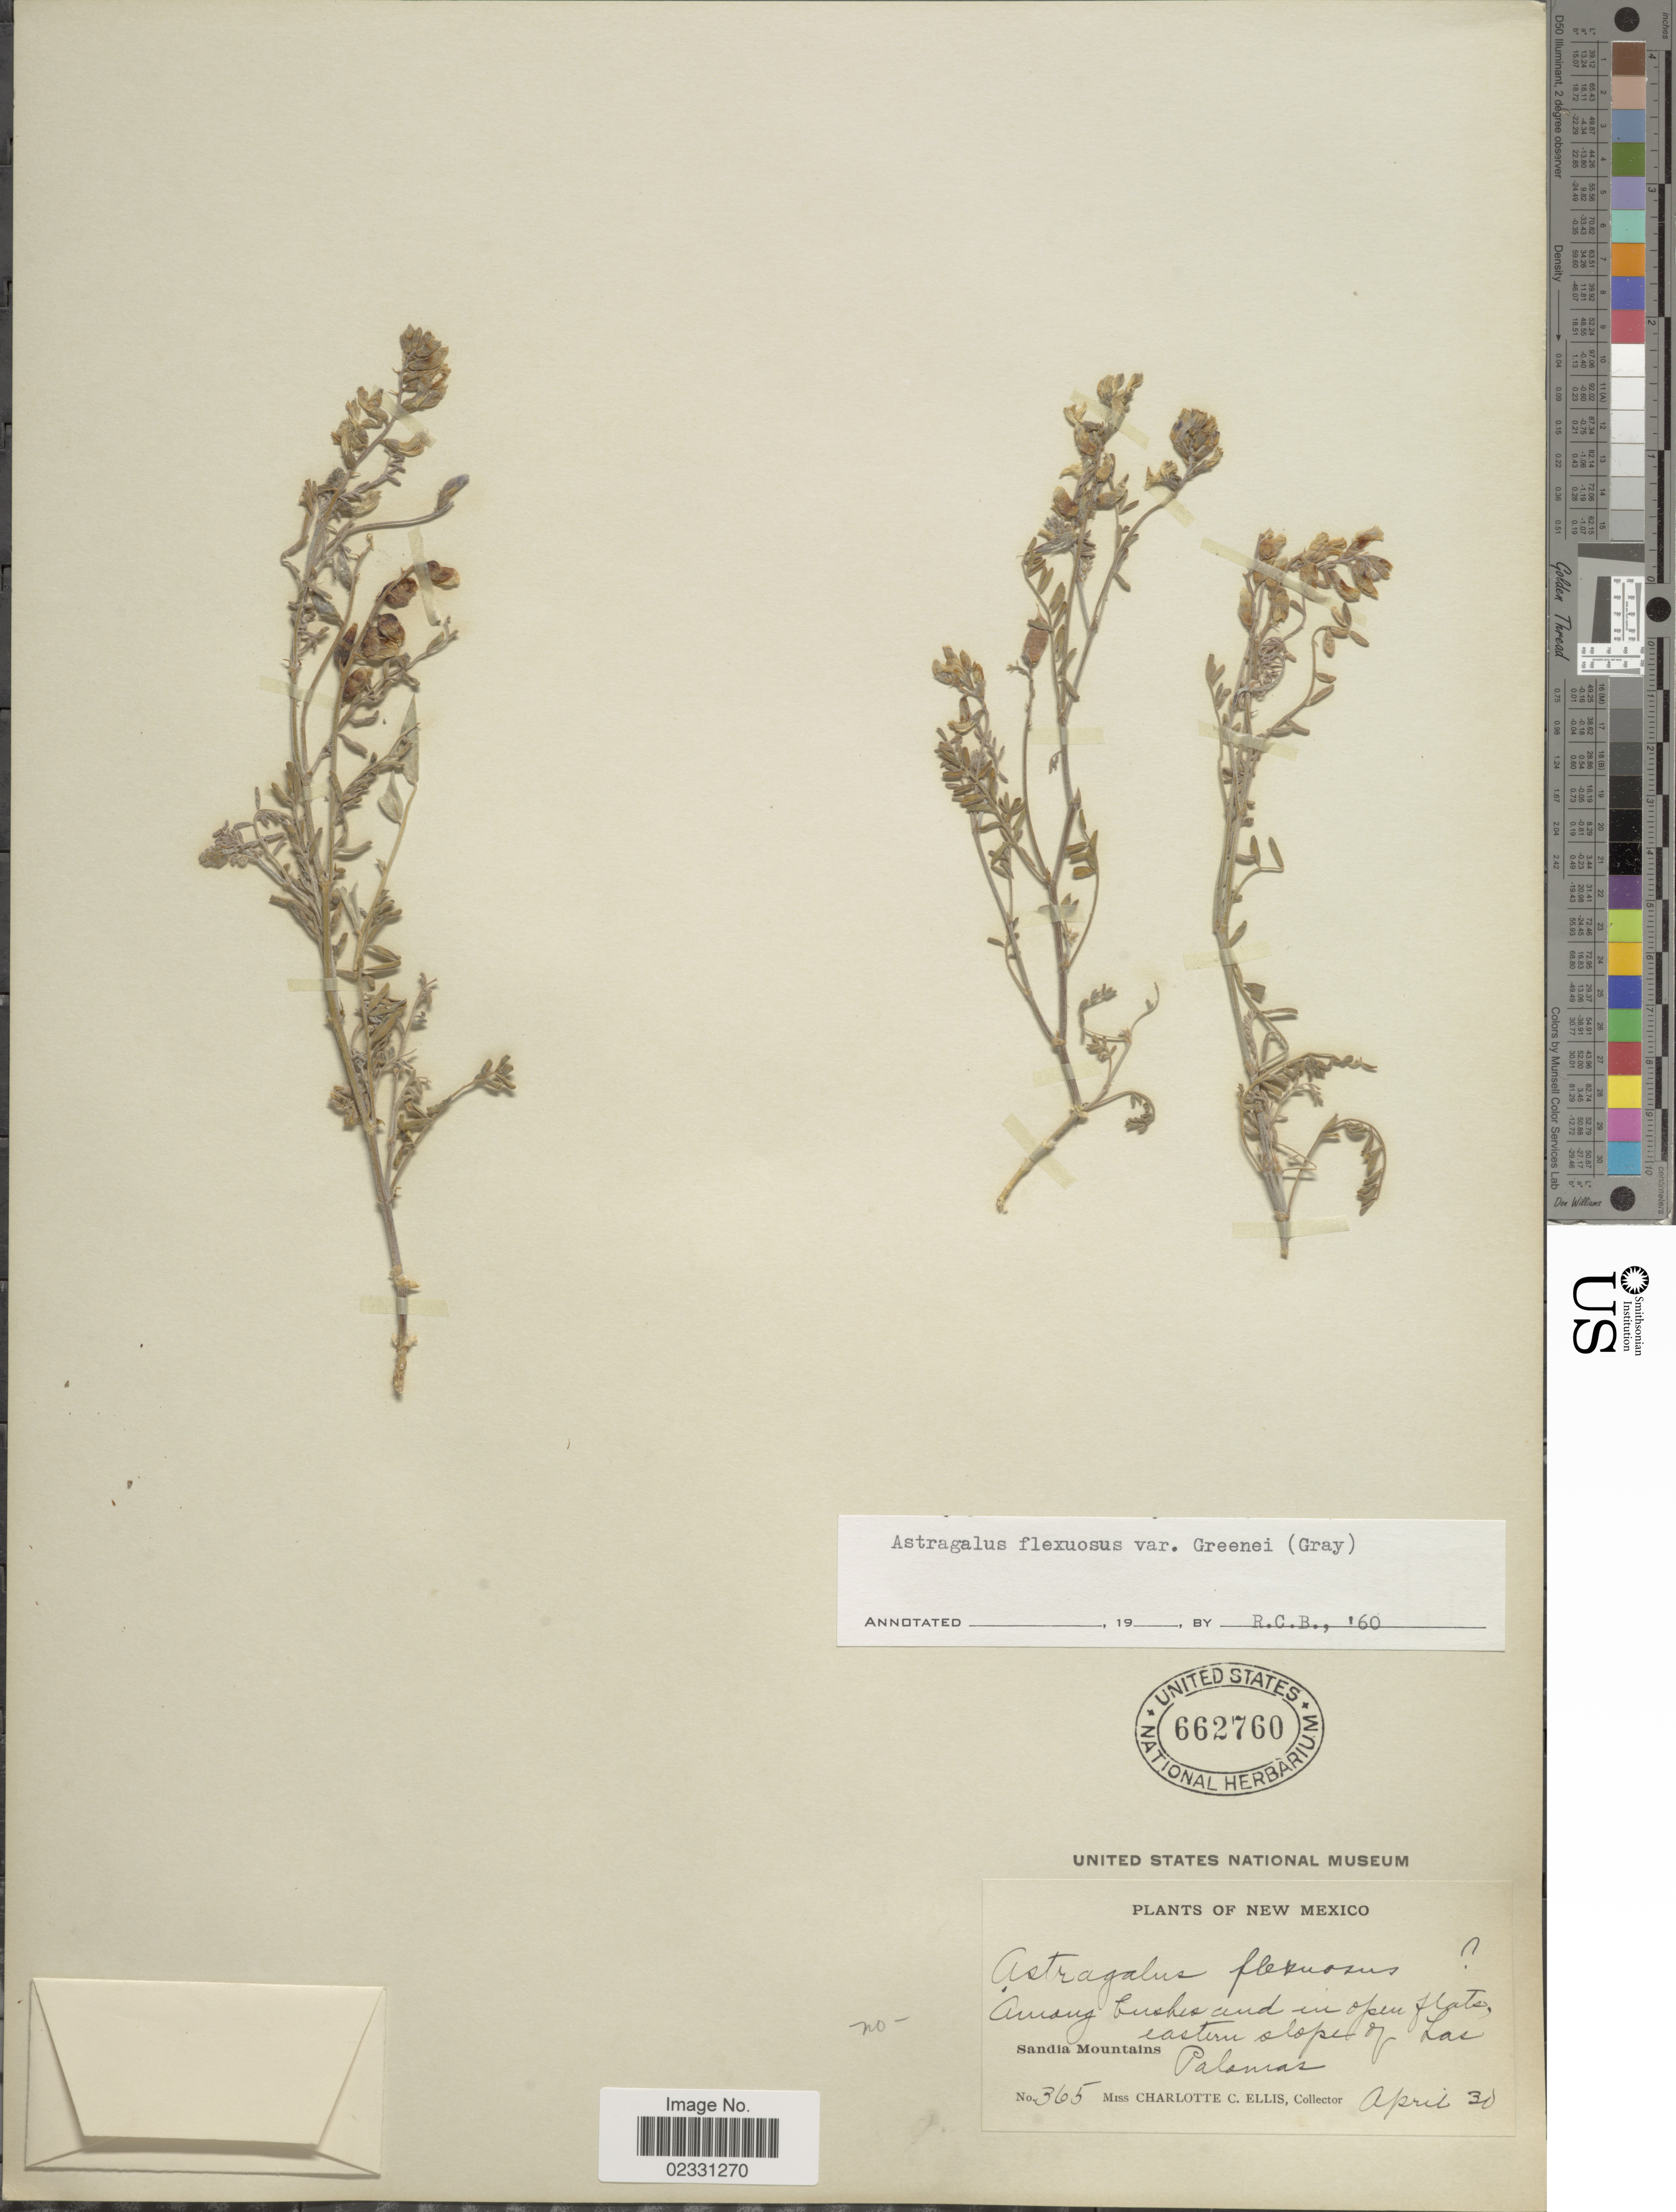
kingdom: Plantae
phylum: Tracheophyta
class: Magnoliopsida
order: Fabales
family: Fabaceae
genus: Astragalus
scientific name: Astragalus flexuosus var. greene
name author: (A. Gray) Barneby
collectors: C. C. Ellis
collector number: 365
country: United States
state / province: New Mexico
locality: Among bushes and in open flats, eastern slope of Las Palomas, Sandia Mountains.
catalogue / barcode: US 662760